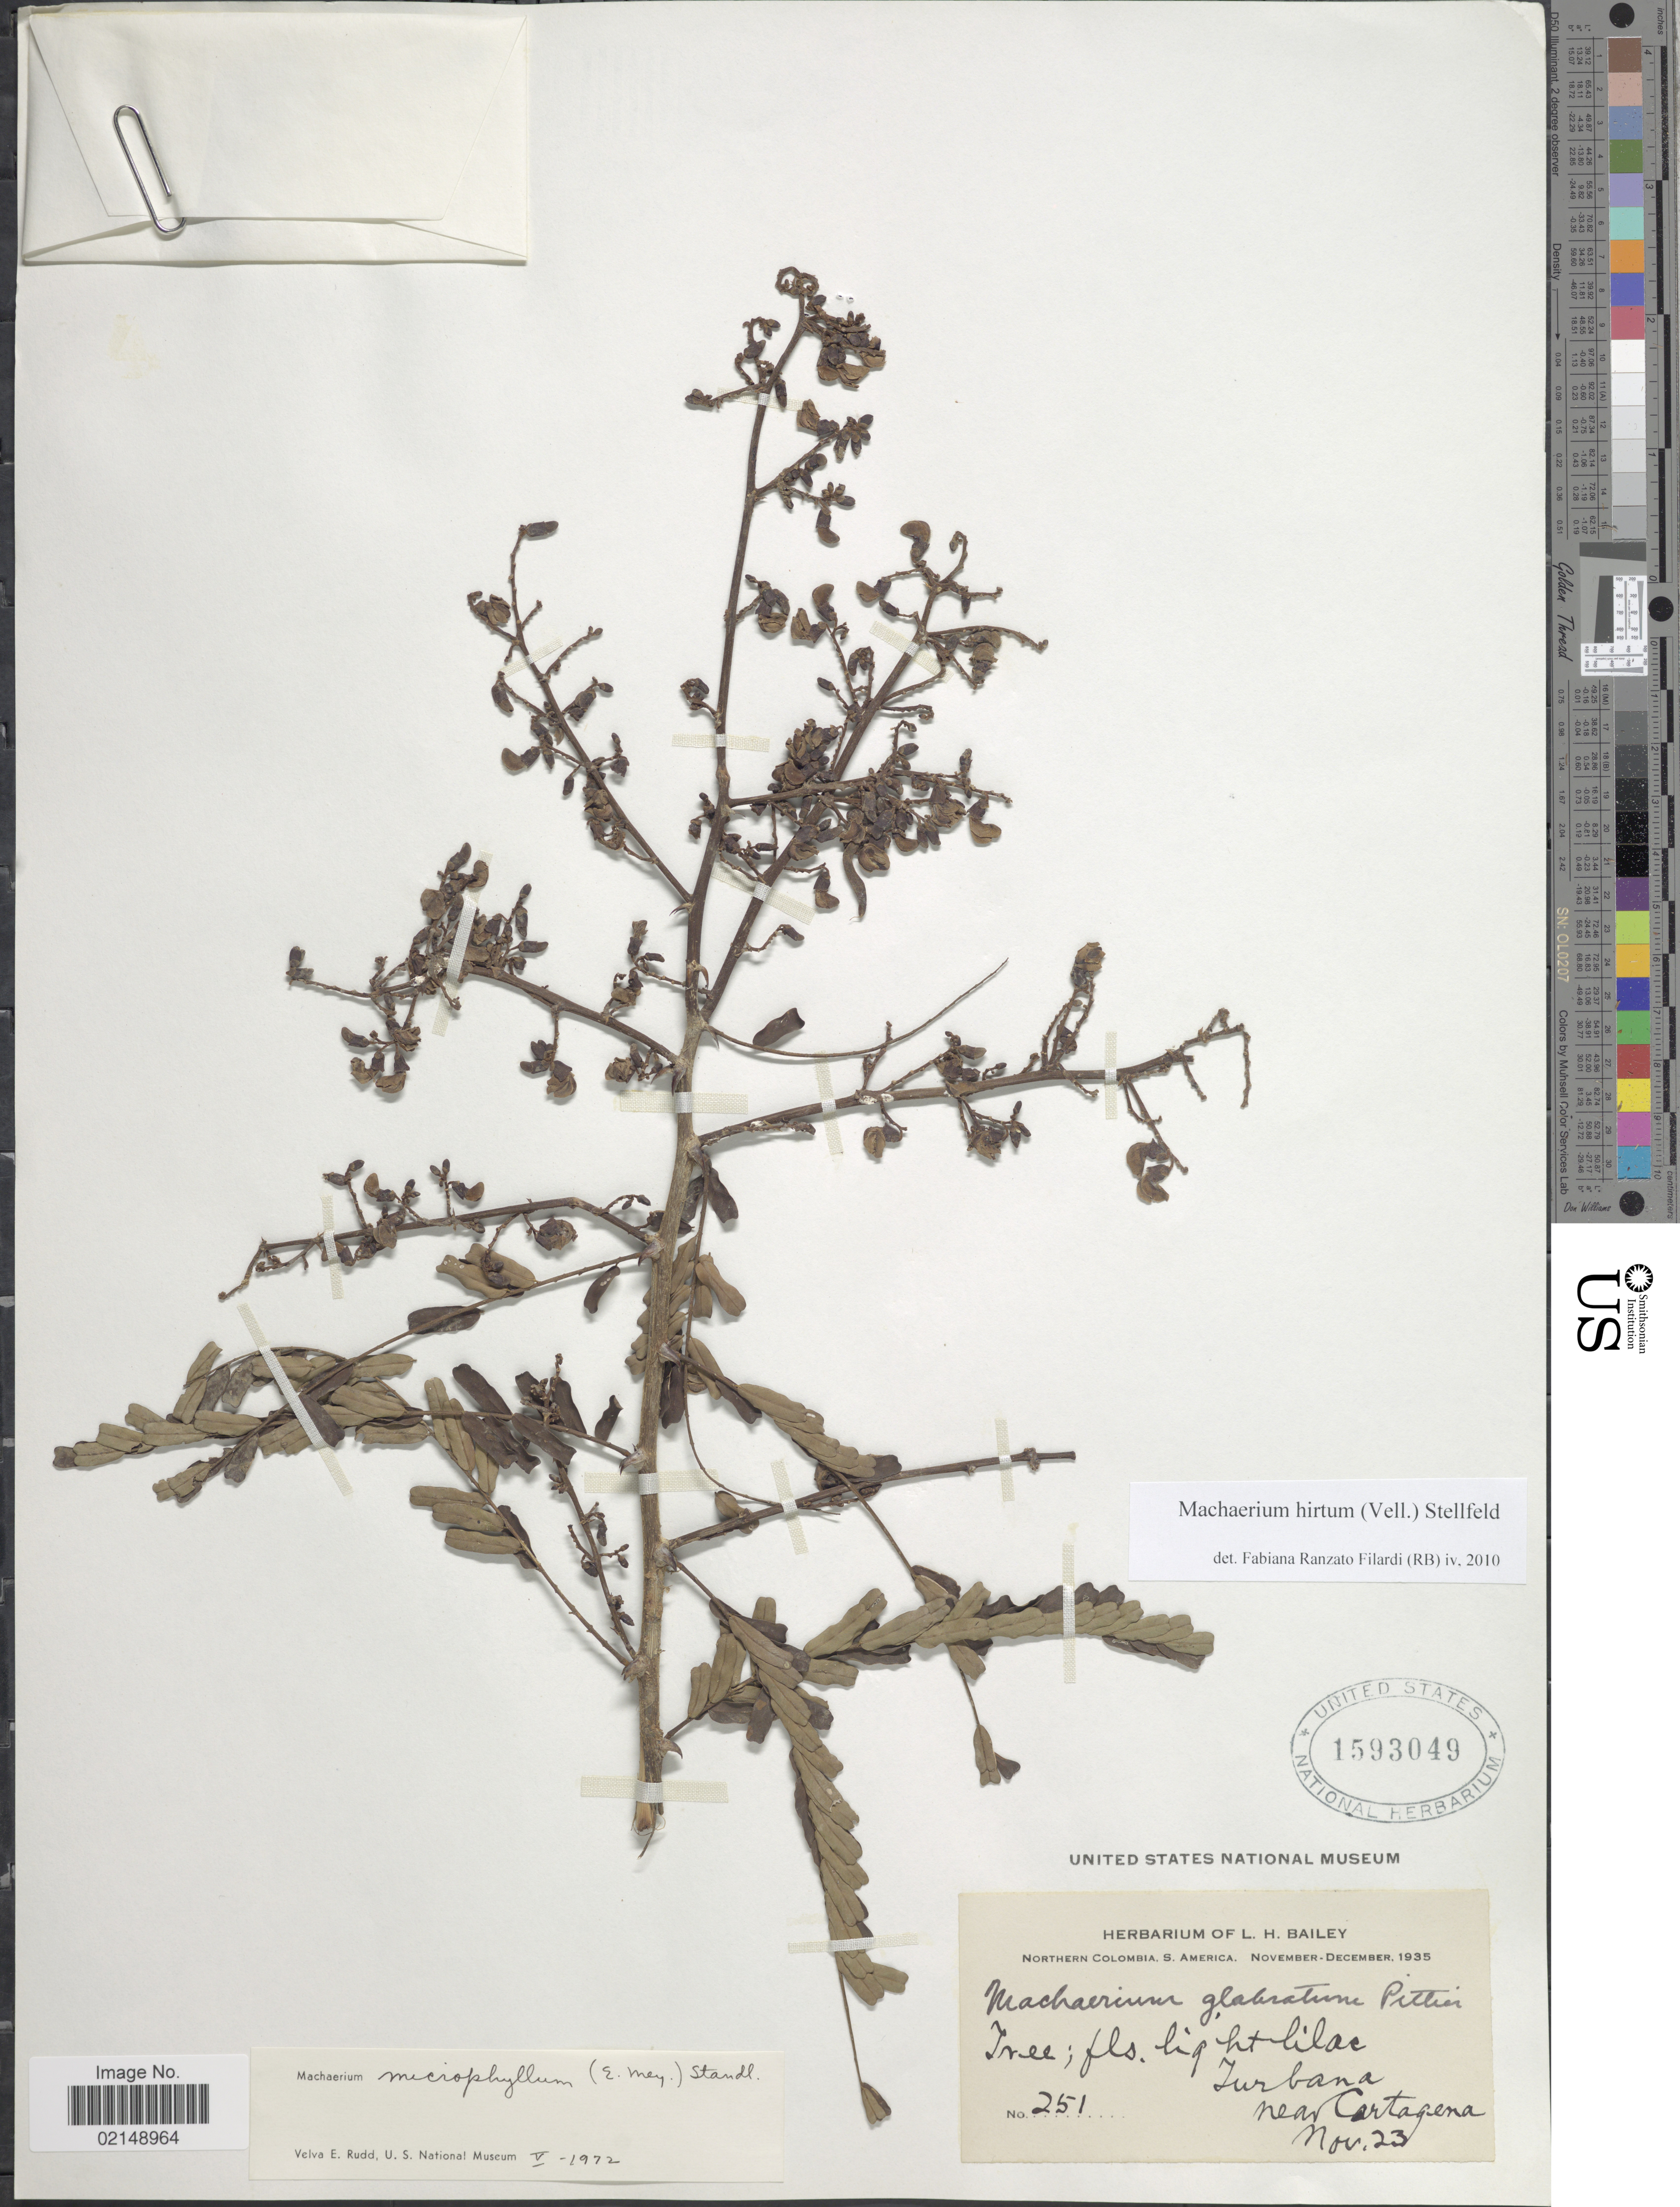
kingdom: Plantae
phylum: Tracheophyta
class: Magnoliopsida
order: Fabales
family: Fabaceae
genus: Machaerium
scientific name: Machaerium hirtum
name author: (Vell.) Stellfeld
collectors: ex herb. L. H. Bailey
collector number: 251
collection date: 1935-11-23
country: Colombia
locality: Northern Colombia. S. America. Turbana near Cartagena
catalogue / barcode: US 1593049